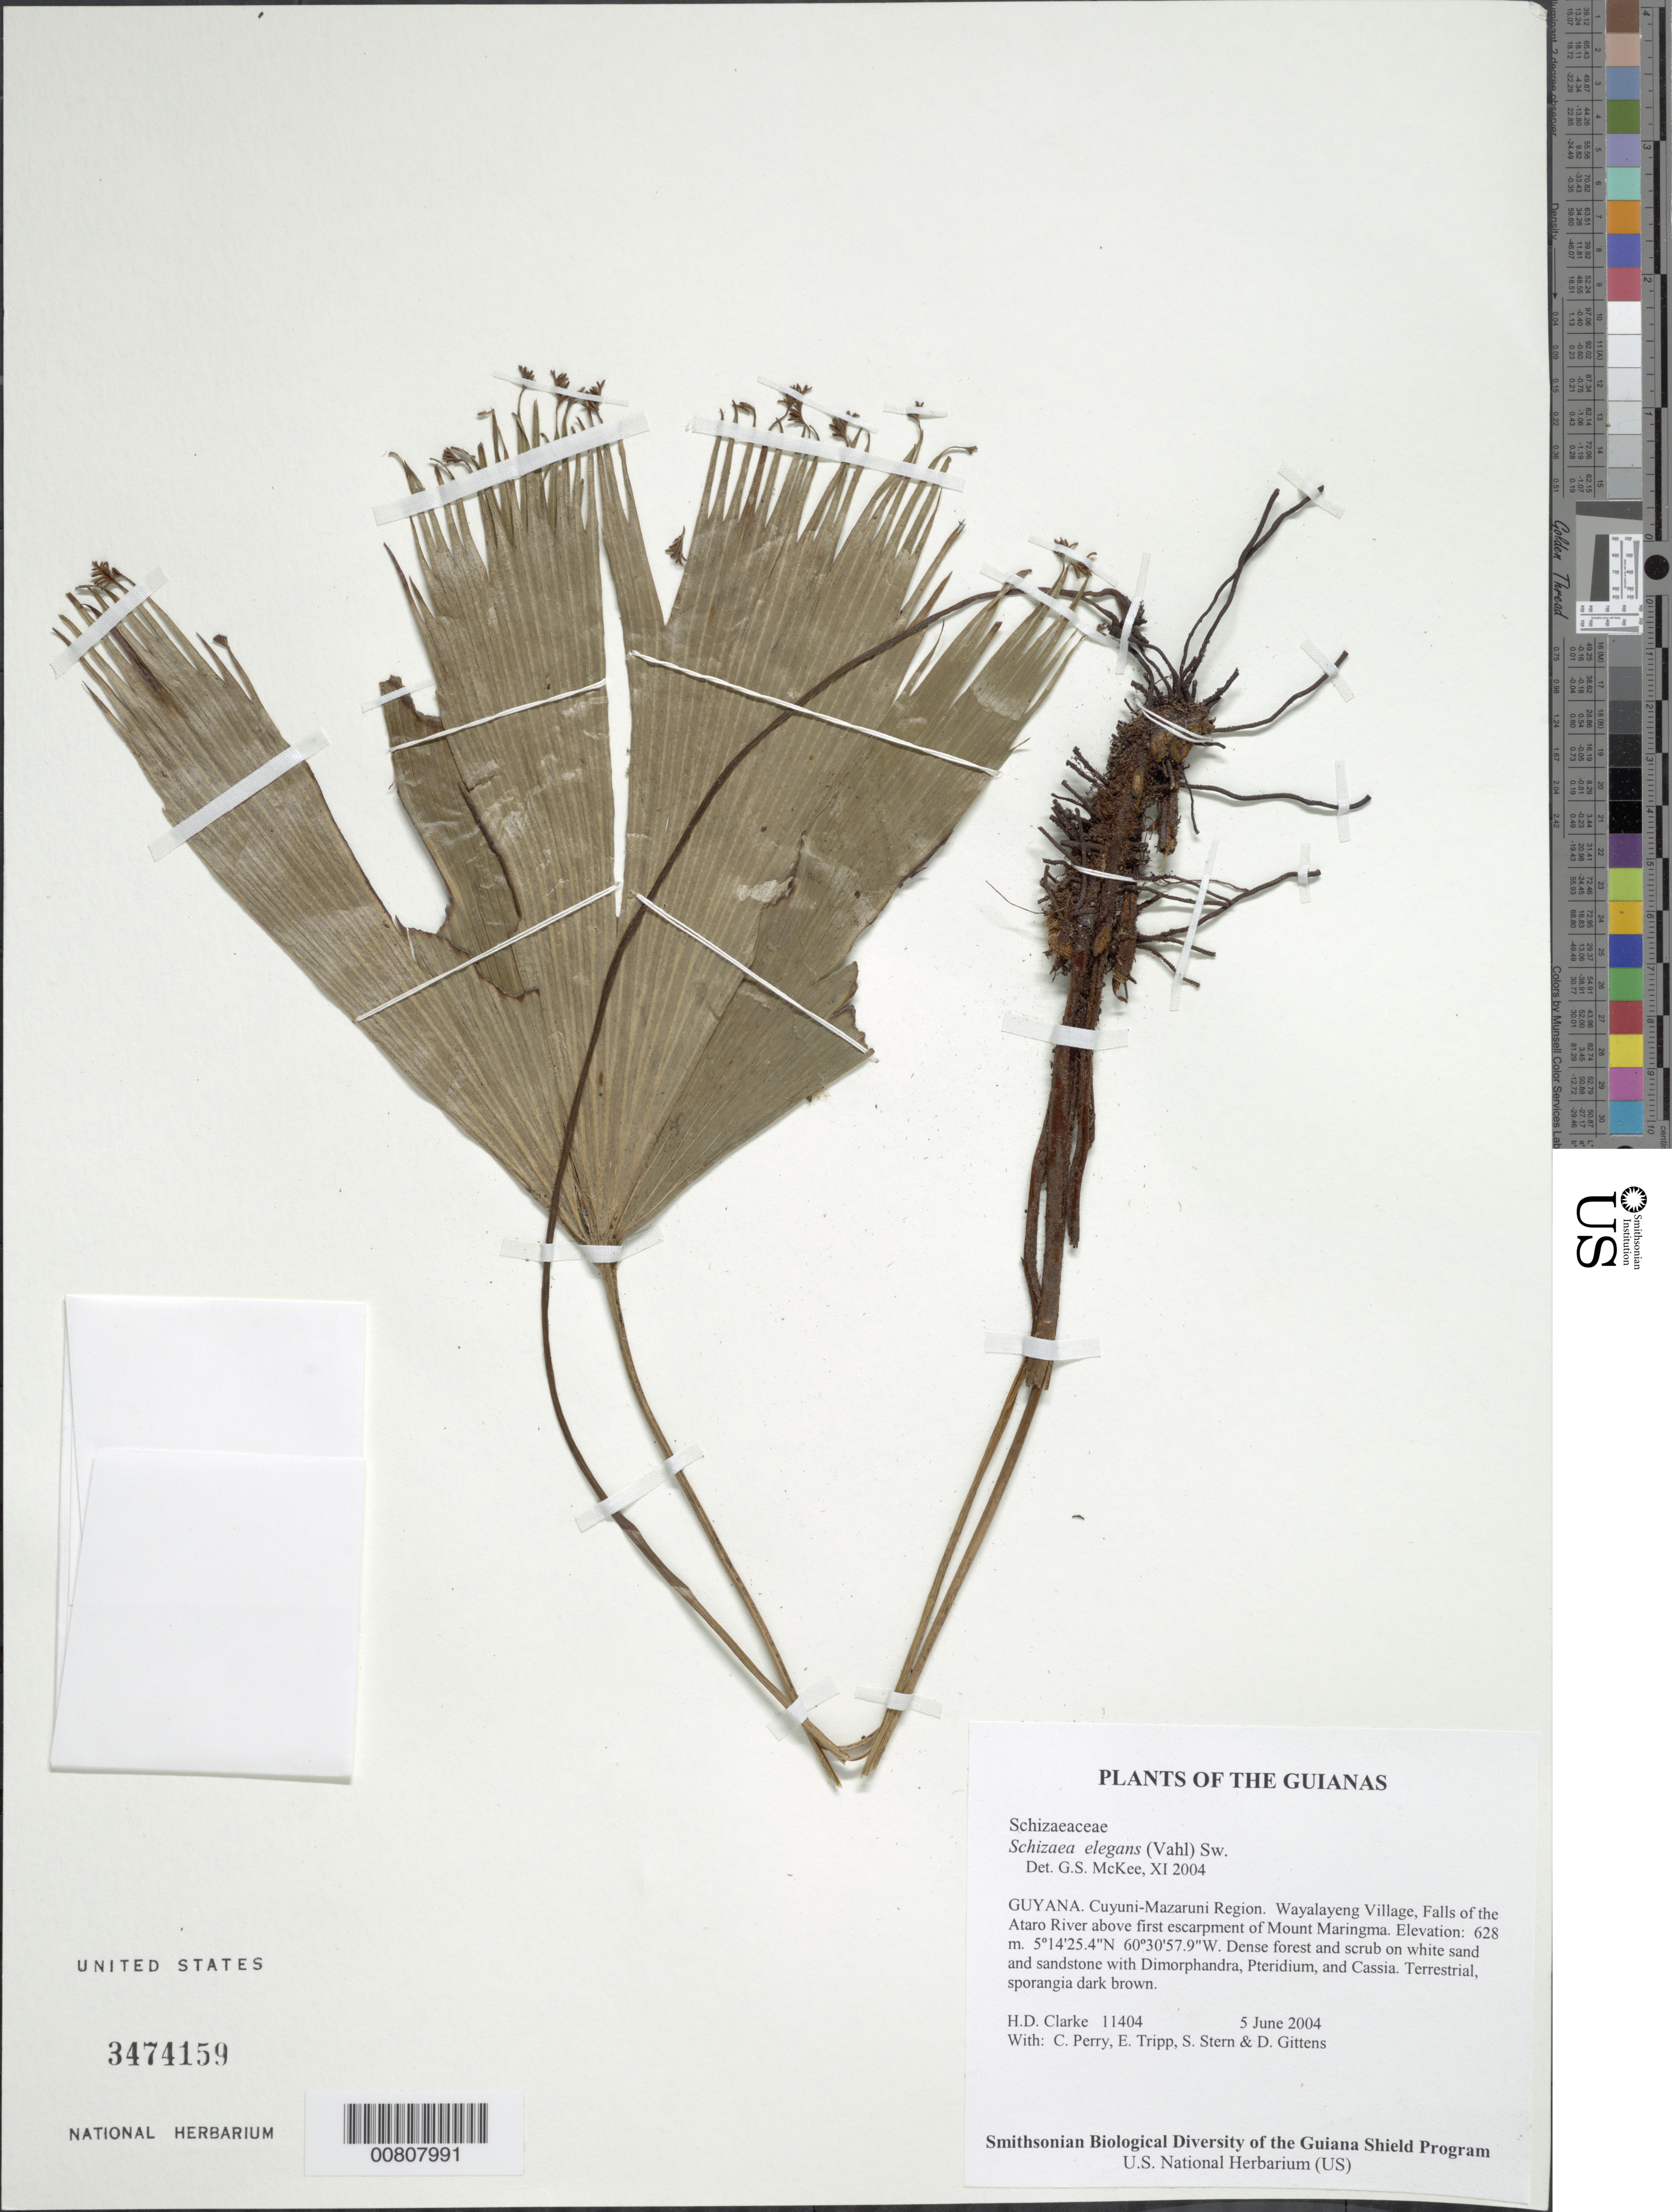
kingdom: Plantae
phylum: Tracheophyta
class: Polypodiopsida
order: Schizaeales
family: Schizaeaceae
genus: Schizaea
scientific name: Schizaea elegans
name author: (Vahl) Sw.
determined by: McKee, G. S., (US), NMNH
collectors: H. D. Clarke, C. Perry, E. Tripp, S. R. Stern & D. Gittens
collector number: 11404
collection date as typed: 5 June 2004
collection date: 2004-06-05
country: Guyana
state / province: Cuyuni-Mazaruni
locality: Wayalayeng Village, Falls of the Ataro River above first escarpment of Mount Maringma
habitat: Dense forest and scrub on white sand and sandstone with Dimorphandra, Pteridium, and Cassia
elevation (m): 628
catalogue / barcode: US 3474159